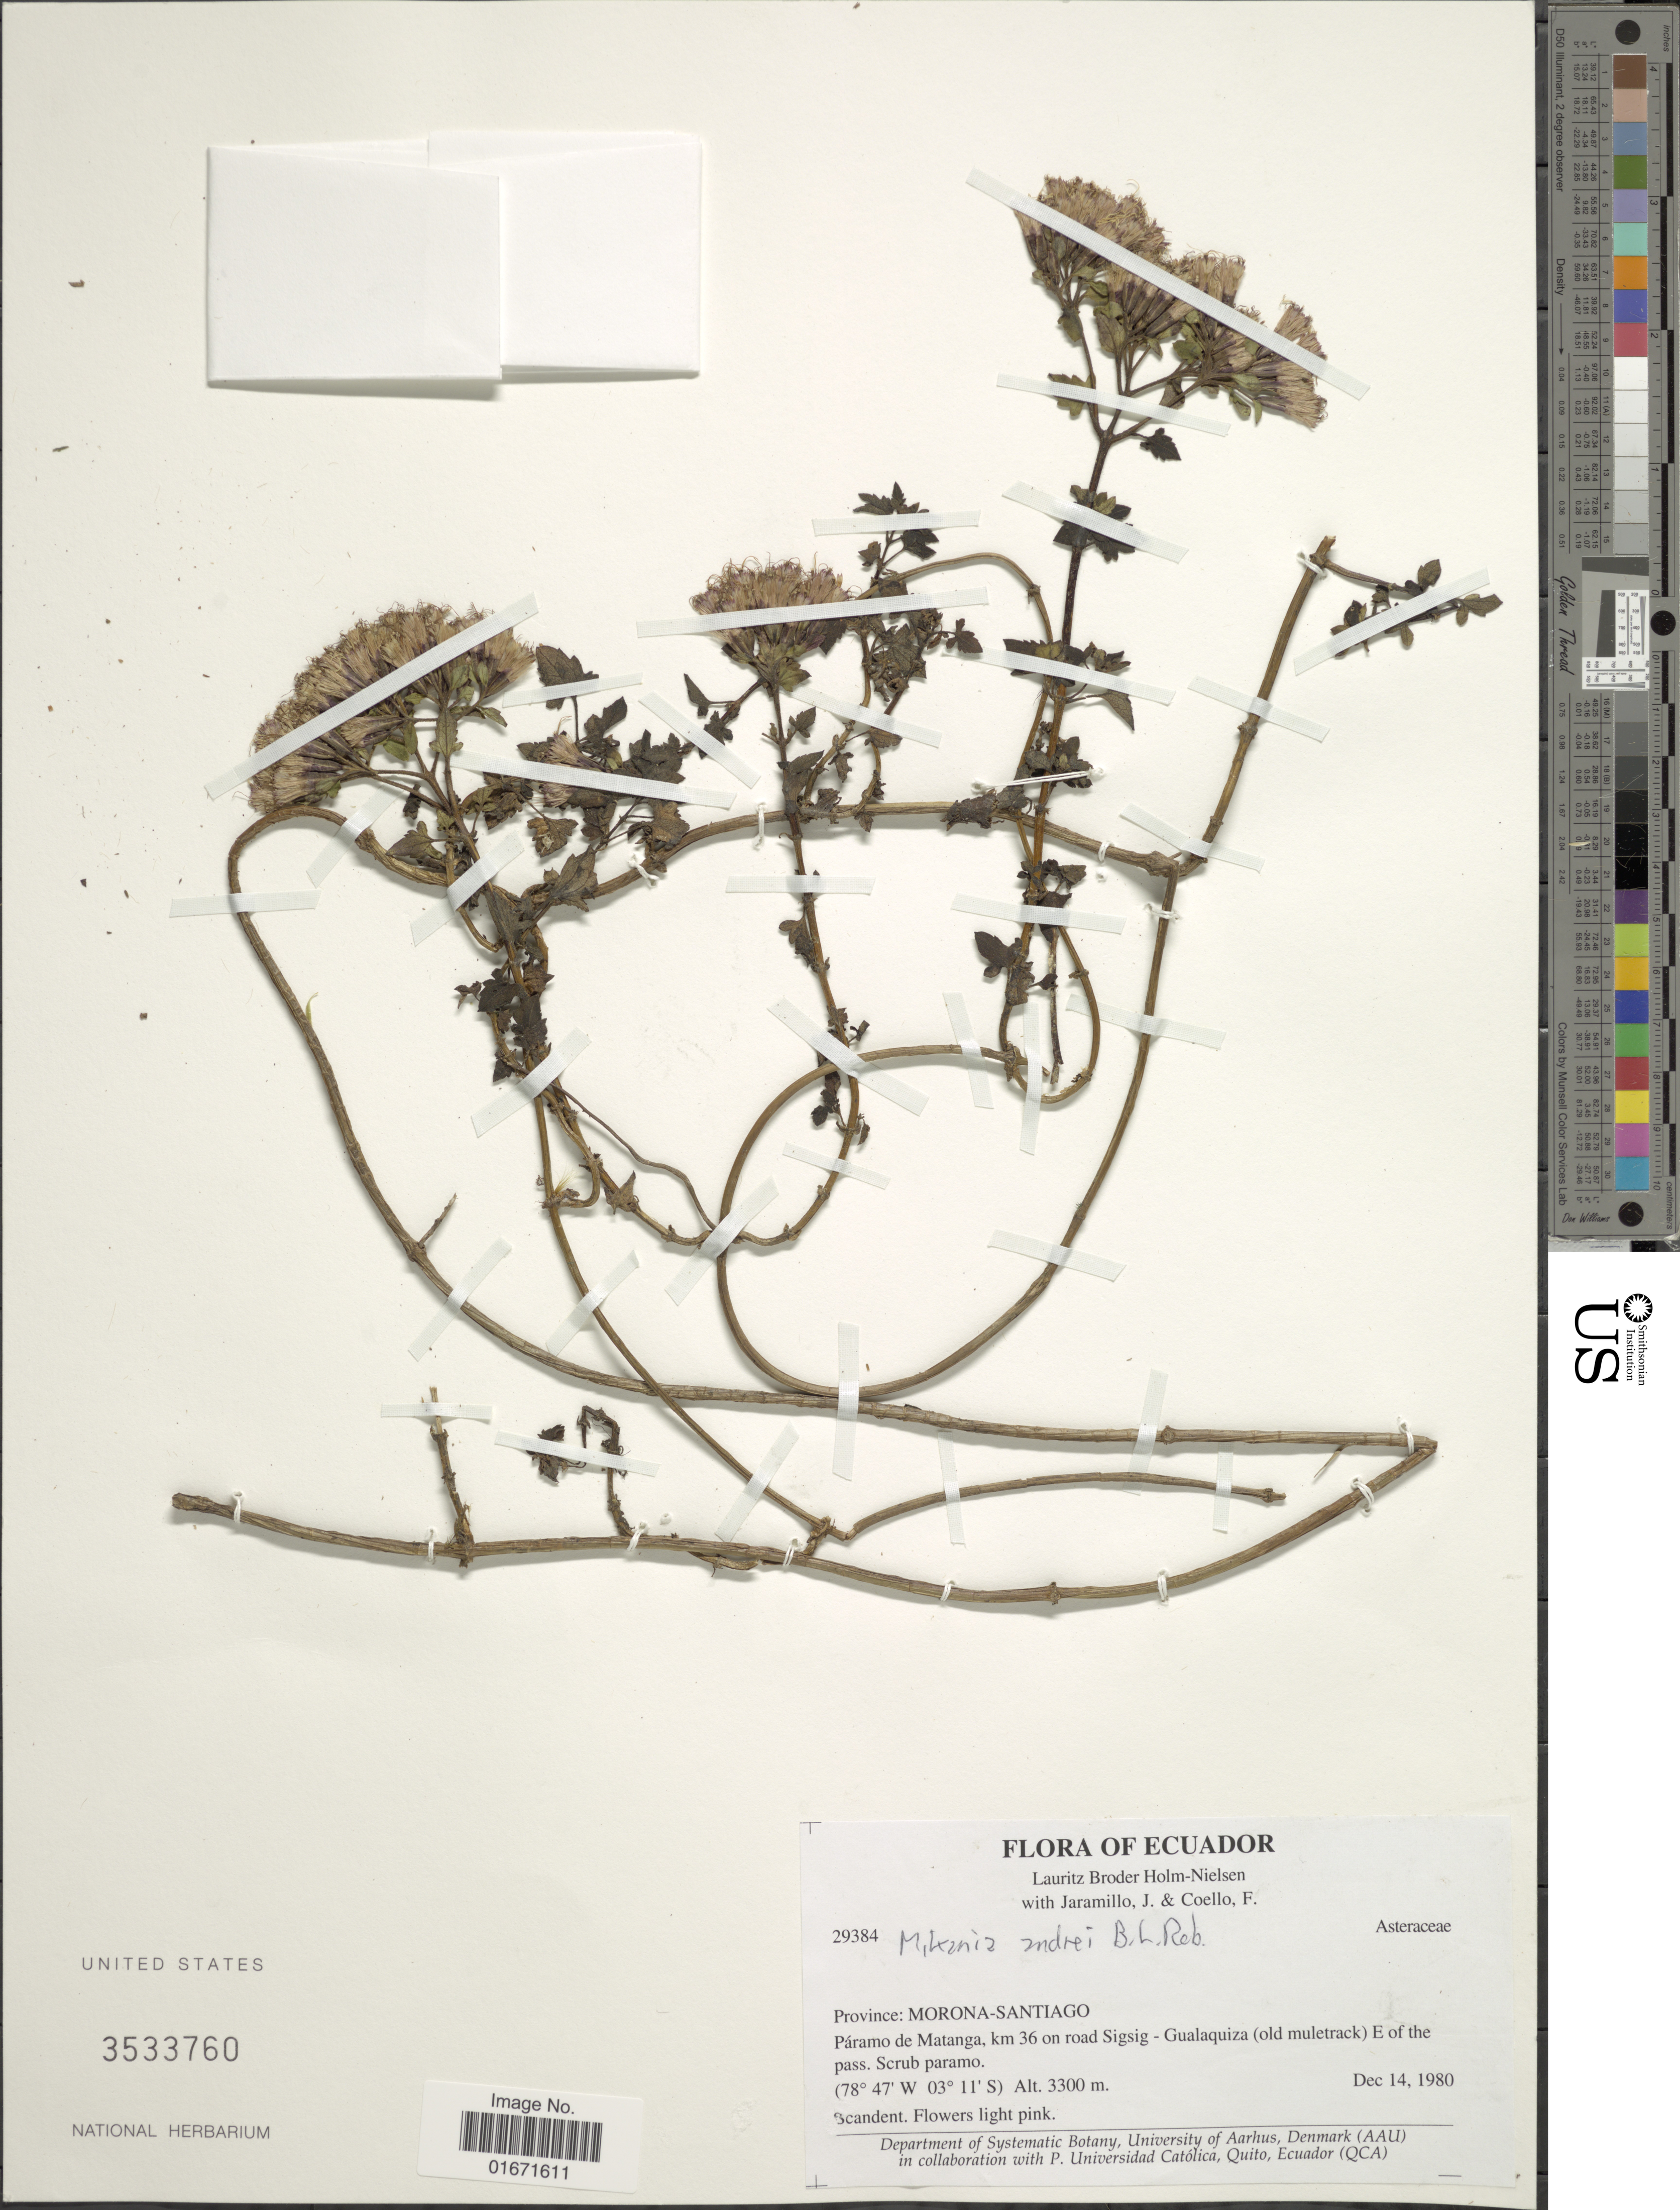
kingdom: Plantae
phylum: Tracheophyta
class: Magnoliopsida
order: Asterales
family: Asteraceae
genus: Mikania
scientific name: Mikania andrei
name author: B.L. Rob.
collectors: L. B. Holm-Nielsen, J. Jaramillo & F. Coello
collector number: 29384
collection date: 1980-12-14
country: Ecuador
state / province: Morona-Santiago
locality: Province: Morona-Santiago. Páramo de Matanga, km 36 on road Sigsig - Gualaquiza (old muletrack) E of the pass. Scrub paramo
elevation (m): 3300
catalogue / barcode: US 3533760